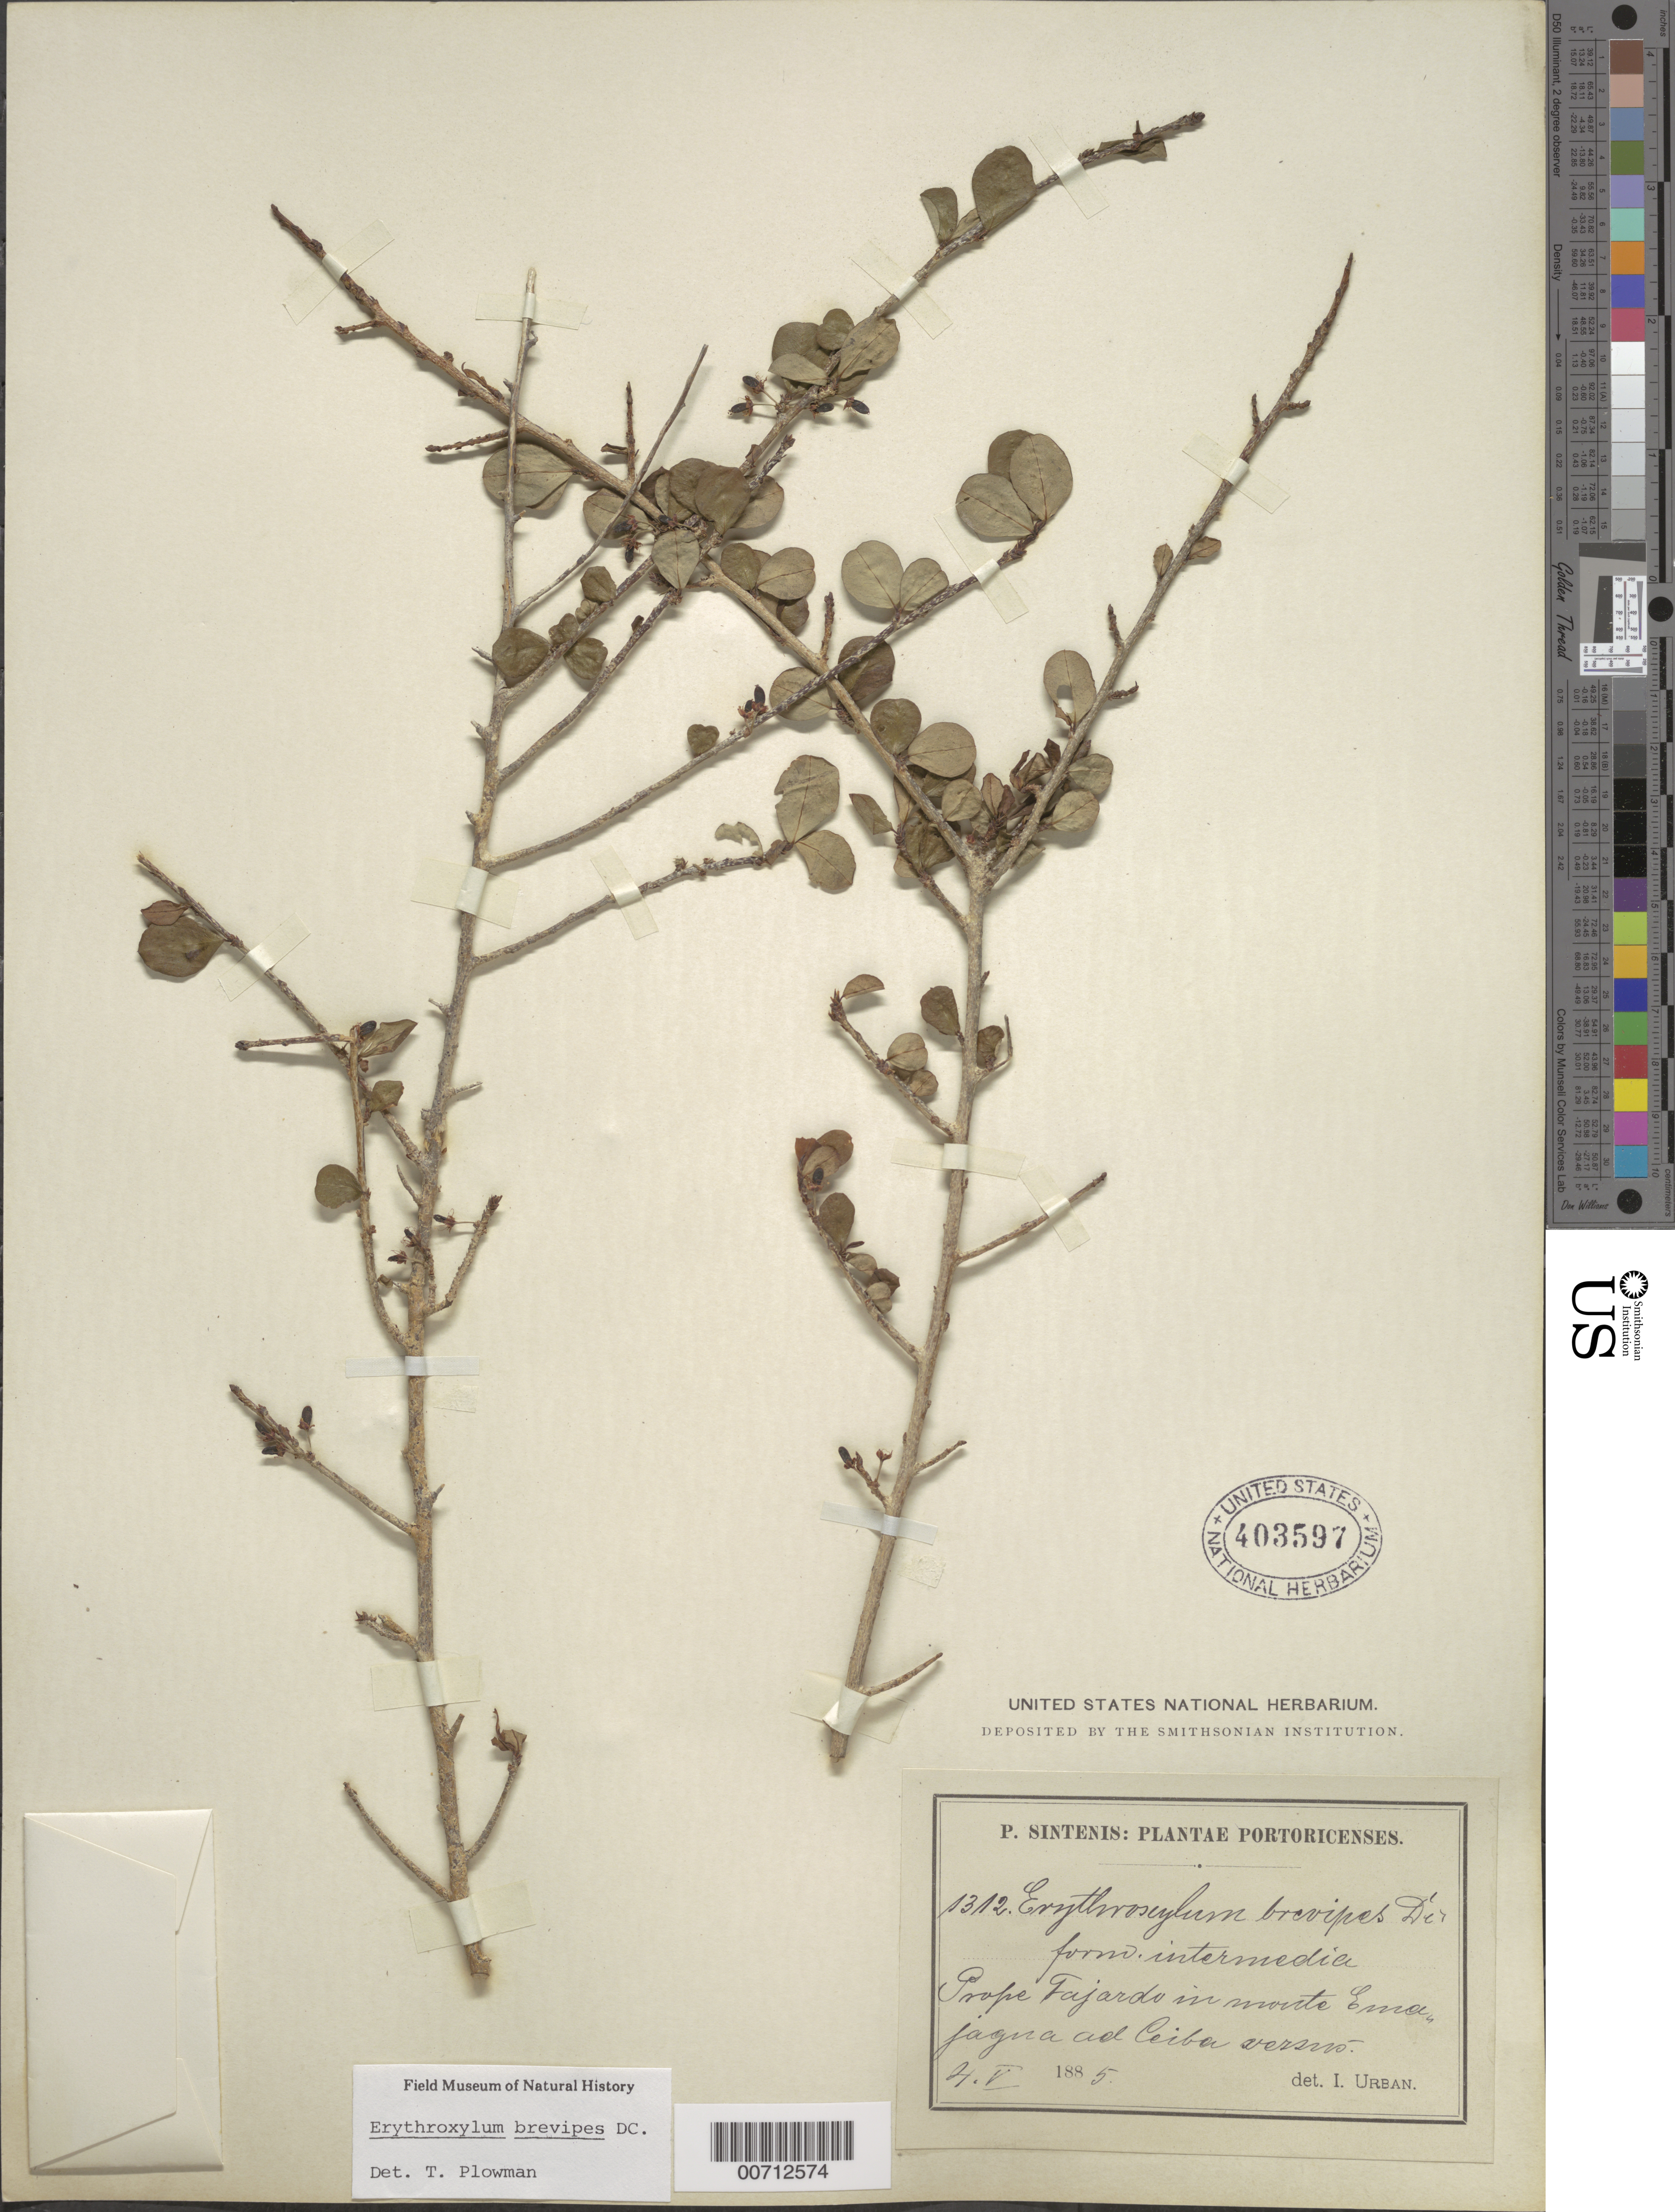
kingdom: Plantae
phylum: Tracheophyta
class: Magnoliopsida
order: Malpighiales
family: Erythroxylaceae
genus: Erythroxylum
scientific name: Erythroxylum brevipes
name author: DC.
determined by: Plowman, Timothy C.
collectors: P. Sintenis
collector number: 1312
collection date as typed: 21 May 1885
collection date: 1885-05-21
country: Puerto Rico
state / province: Fajardo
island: Greater Antilles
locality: Prope Fajardo in monte Emajagua ad Ceiba versus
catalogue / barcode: US 403597